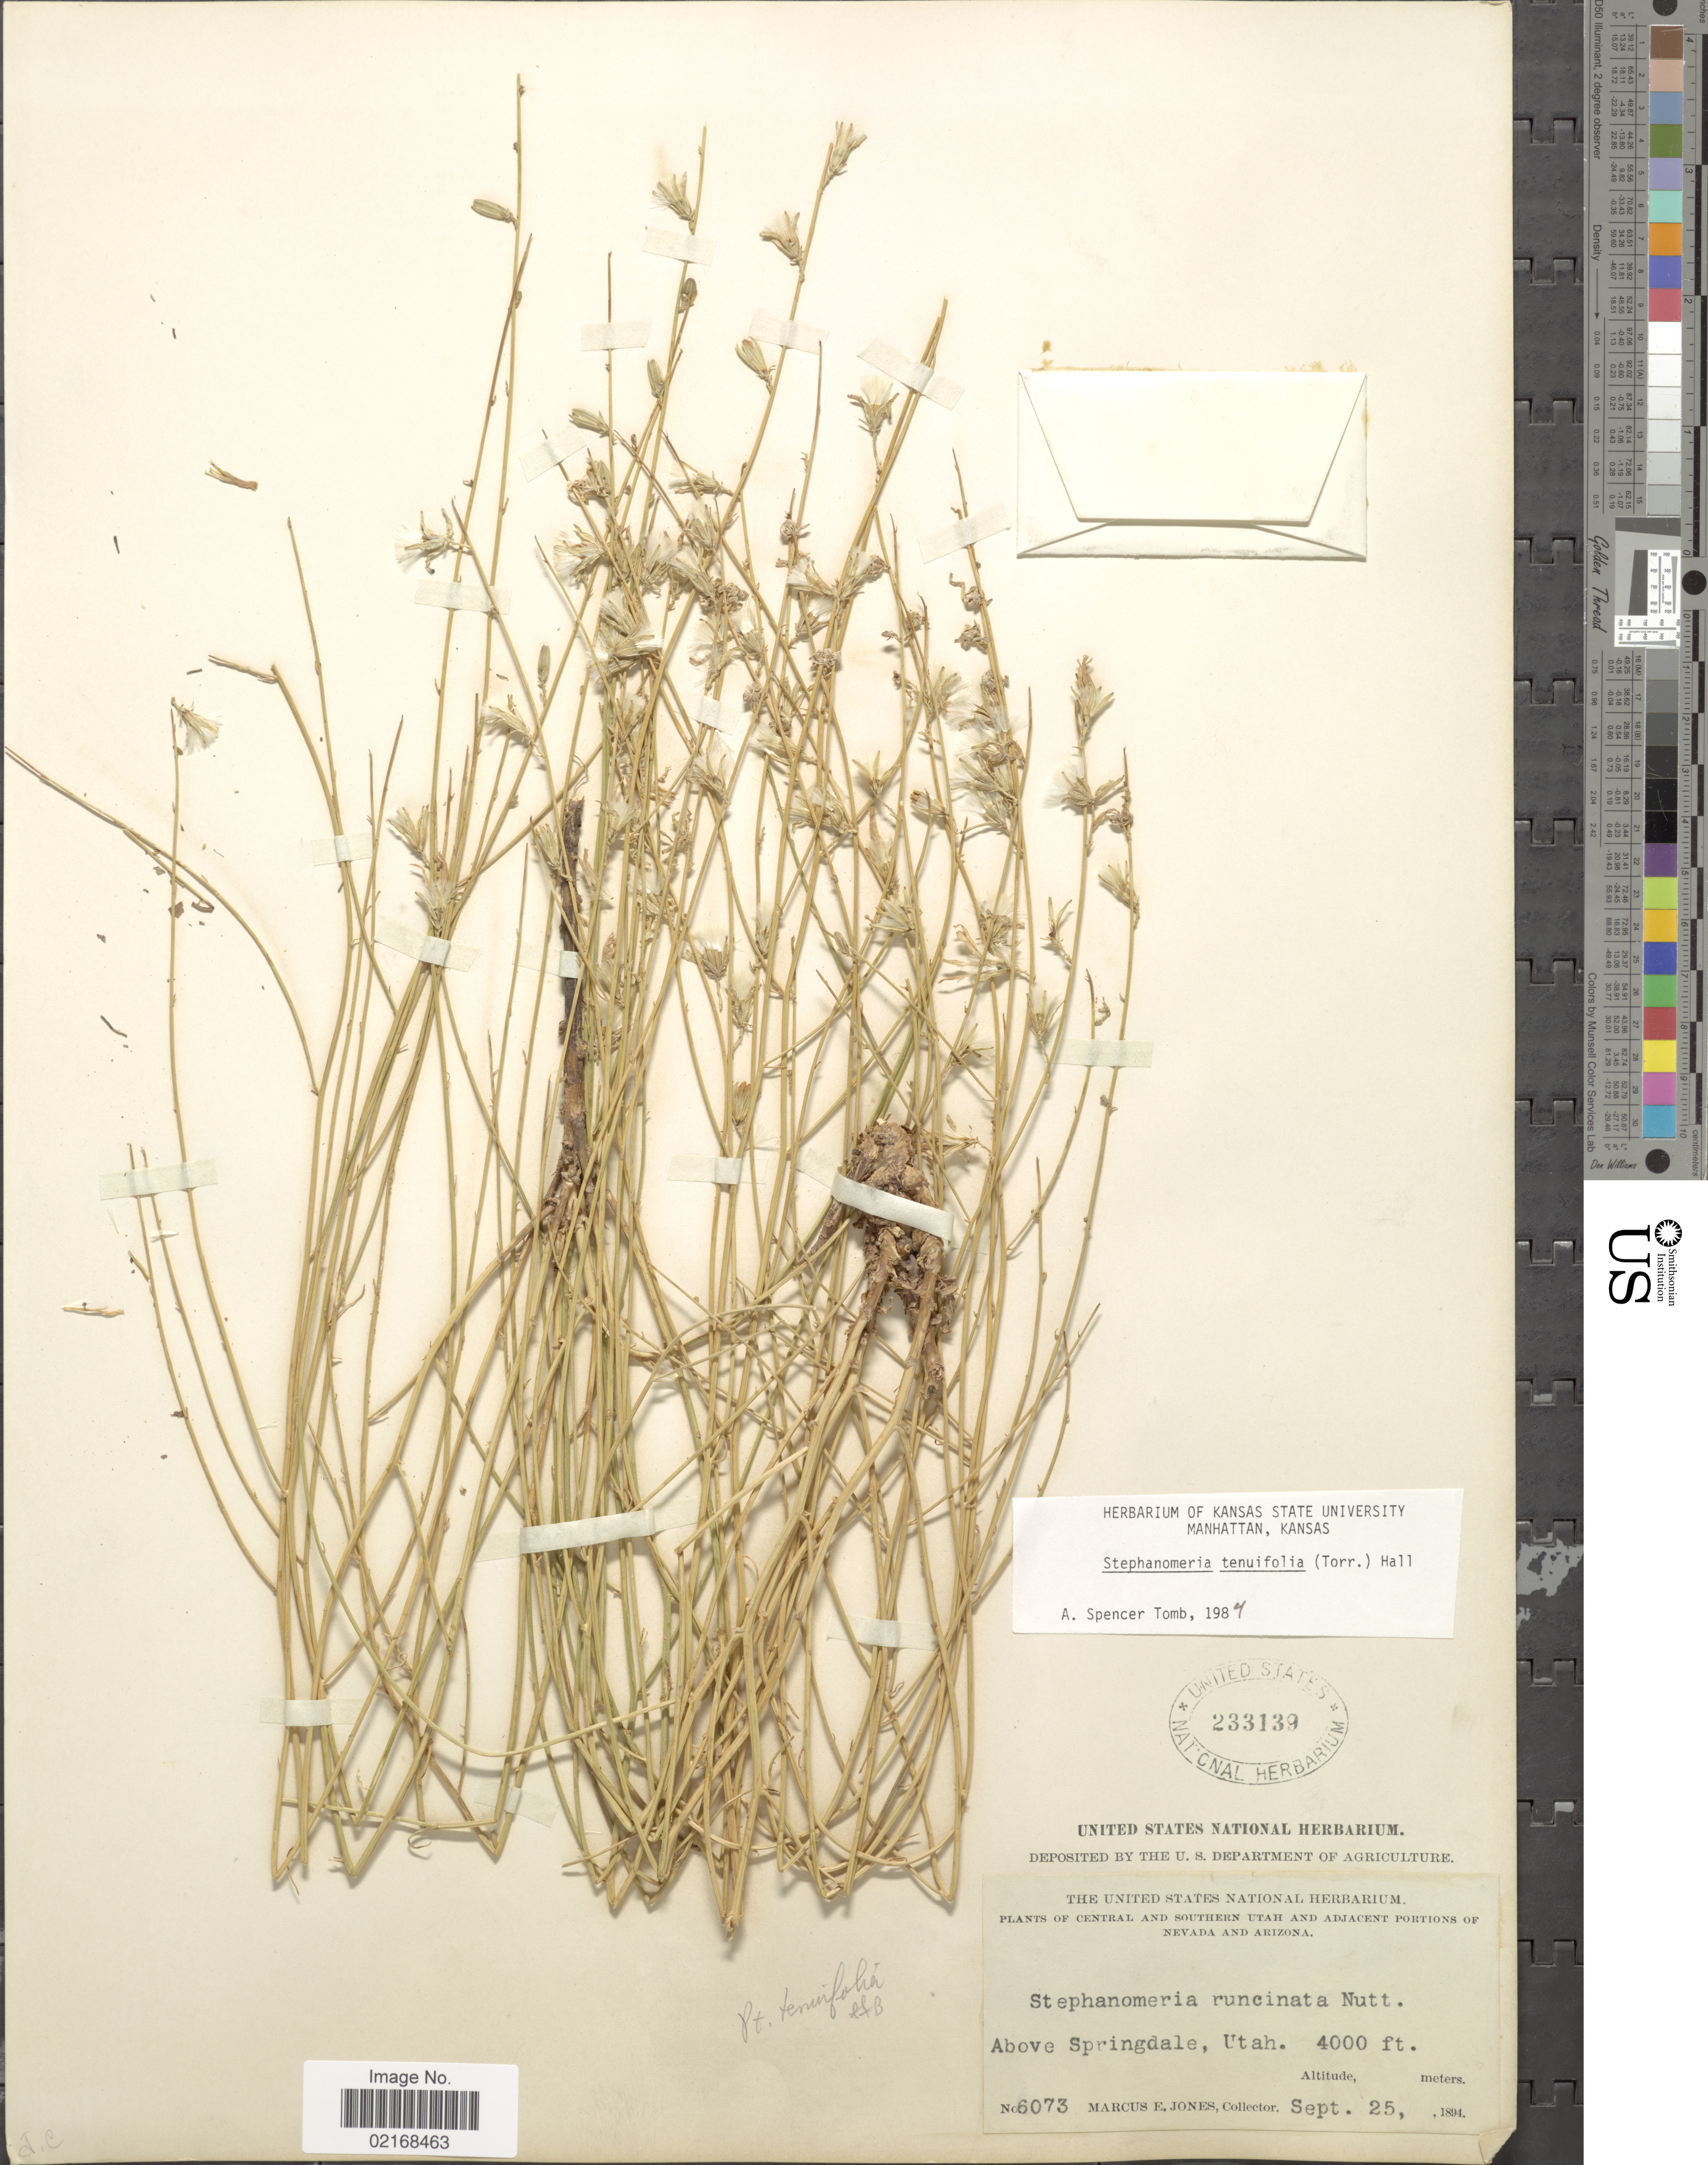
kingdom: Plantae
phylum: Tracheophyta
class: Magnoliopsida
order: Asterales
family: Asteraceae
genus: Stephanomeria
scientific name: Stephanomeria tenuifolia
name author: (Torr.) H.M. Hall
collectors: M. E. Jones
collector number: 6073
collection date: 1894-09-25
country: United States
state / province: Utah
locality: Southern Utah, Above Springdale, Utah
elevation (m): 1219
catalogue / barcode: US 233139